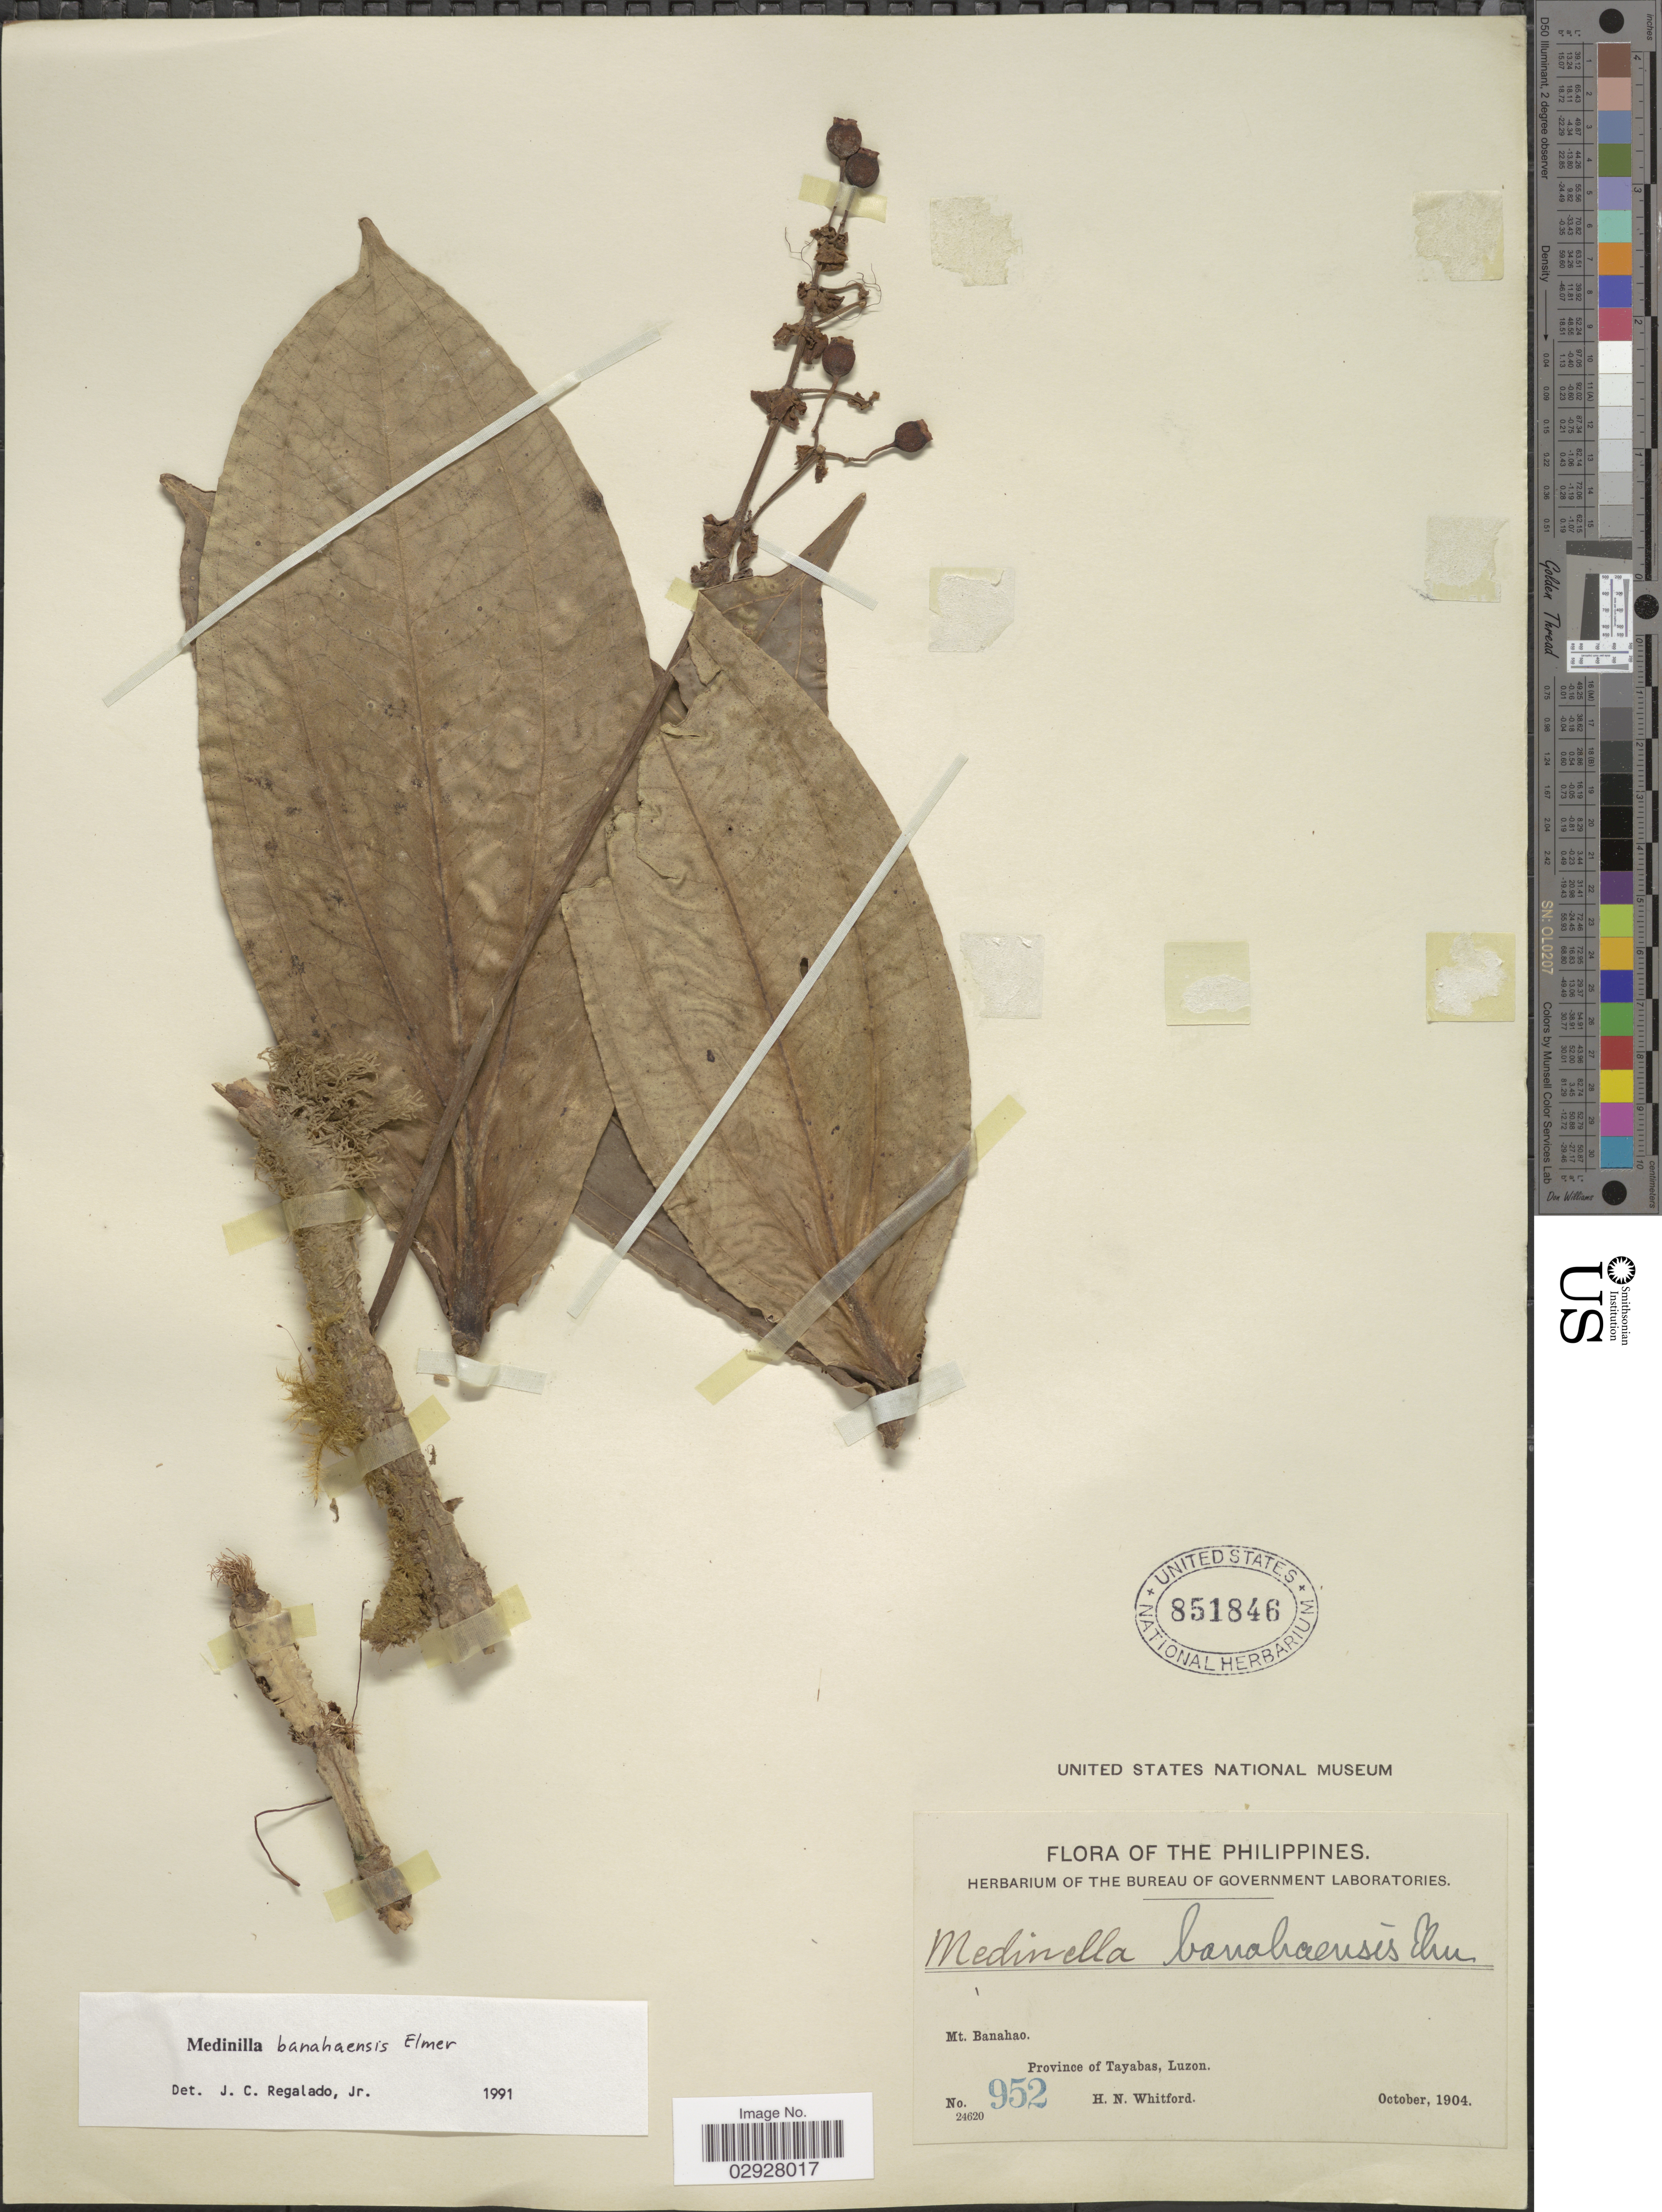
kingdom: Plantae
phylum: Tracheophyta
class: Magnoliopsida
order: Myrtales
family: Melastomataceae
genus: Medinilla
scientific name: Medinilla banahaensis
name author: Elmer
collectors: H. N. Whitford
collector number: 952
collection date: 1904-10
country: Philippines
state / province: Calabarzon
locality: Mt. Banahao, Province of Tayabas, Luzon.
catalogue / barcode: US 851846